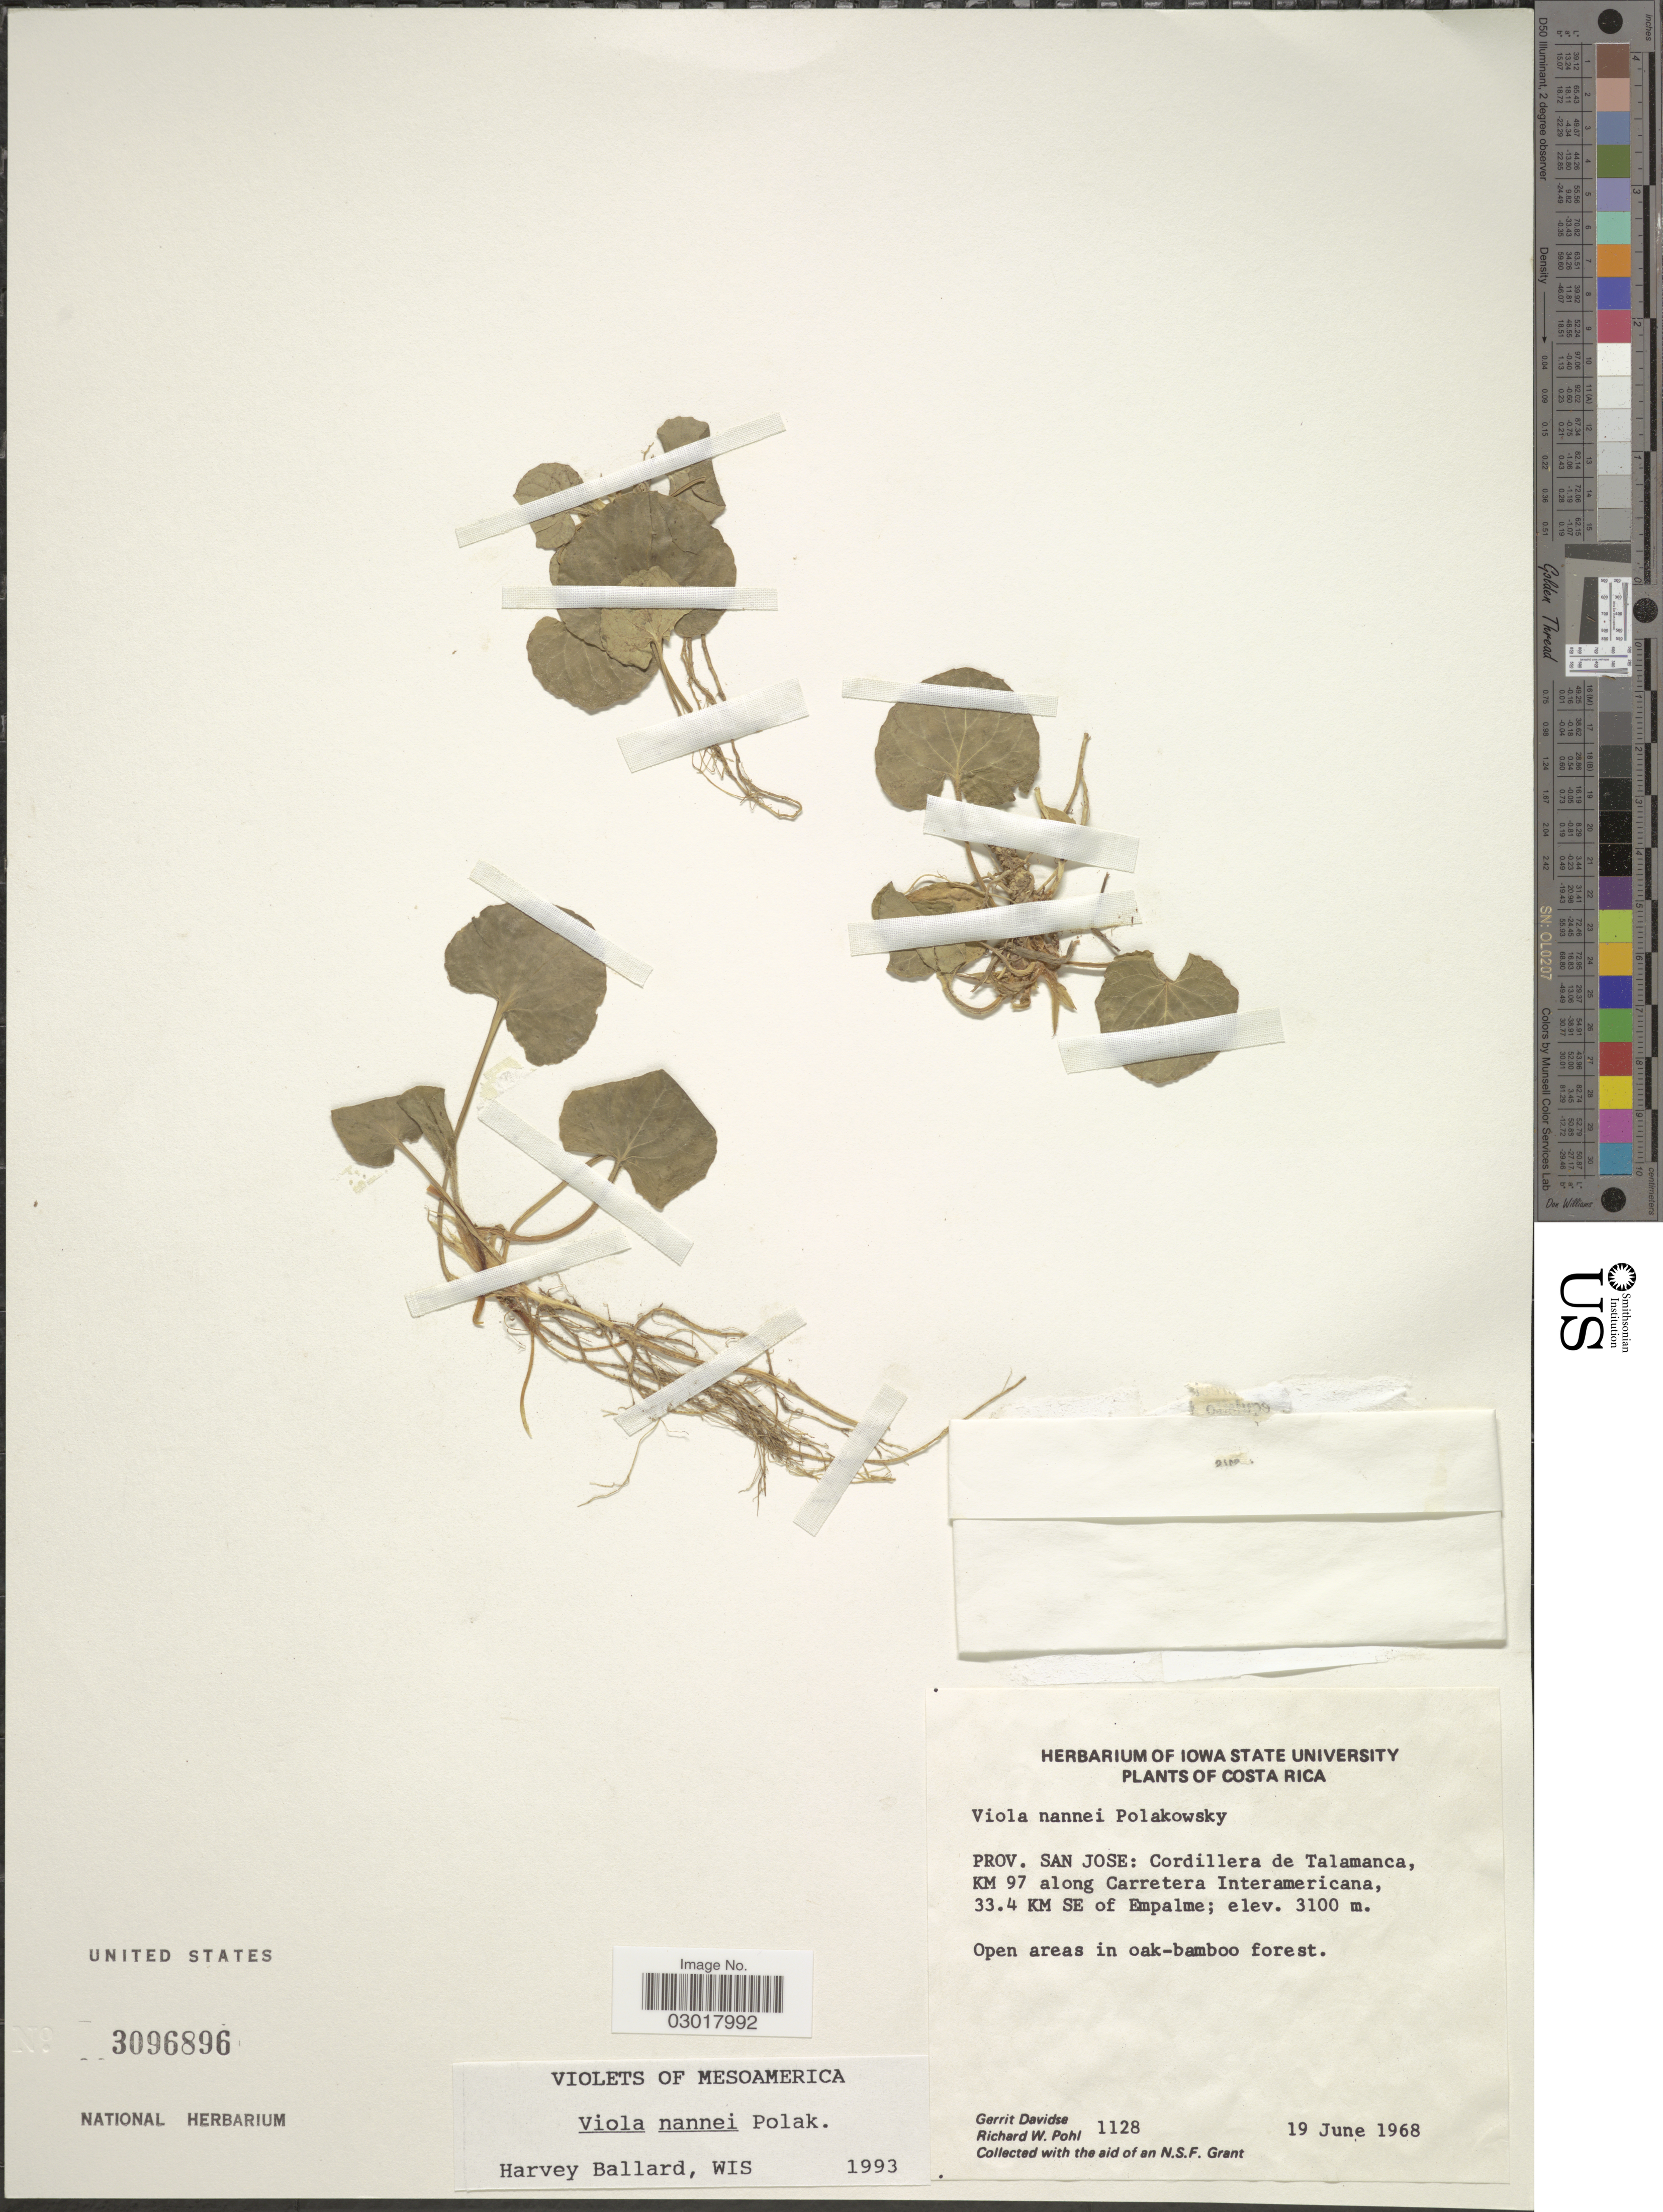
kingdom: Plantae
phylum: Tracheophyta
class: Magnoliopsida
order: Malpighiales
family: Violaceae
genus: Viola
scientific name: Viola nannei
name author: Polák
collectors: G. Davidse & R. W. Pohl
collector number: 1128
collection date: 1968-06-19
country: Costa Rica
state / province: San José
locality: Cordillera de Talamanca, KM 97 along Carretera Interamericana, 33.4 KM SE of Empalme.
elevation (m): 3100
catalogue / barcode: US 3096896